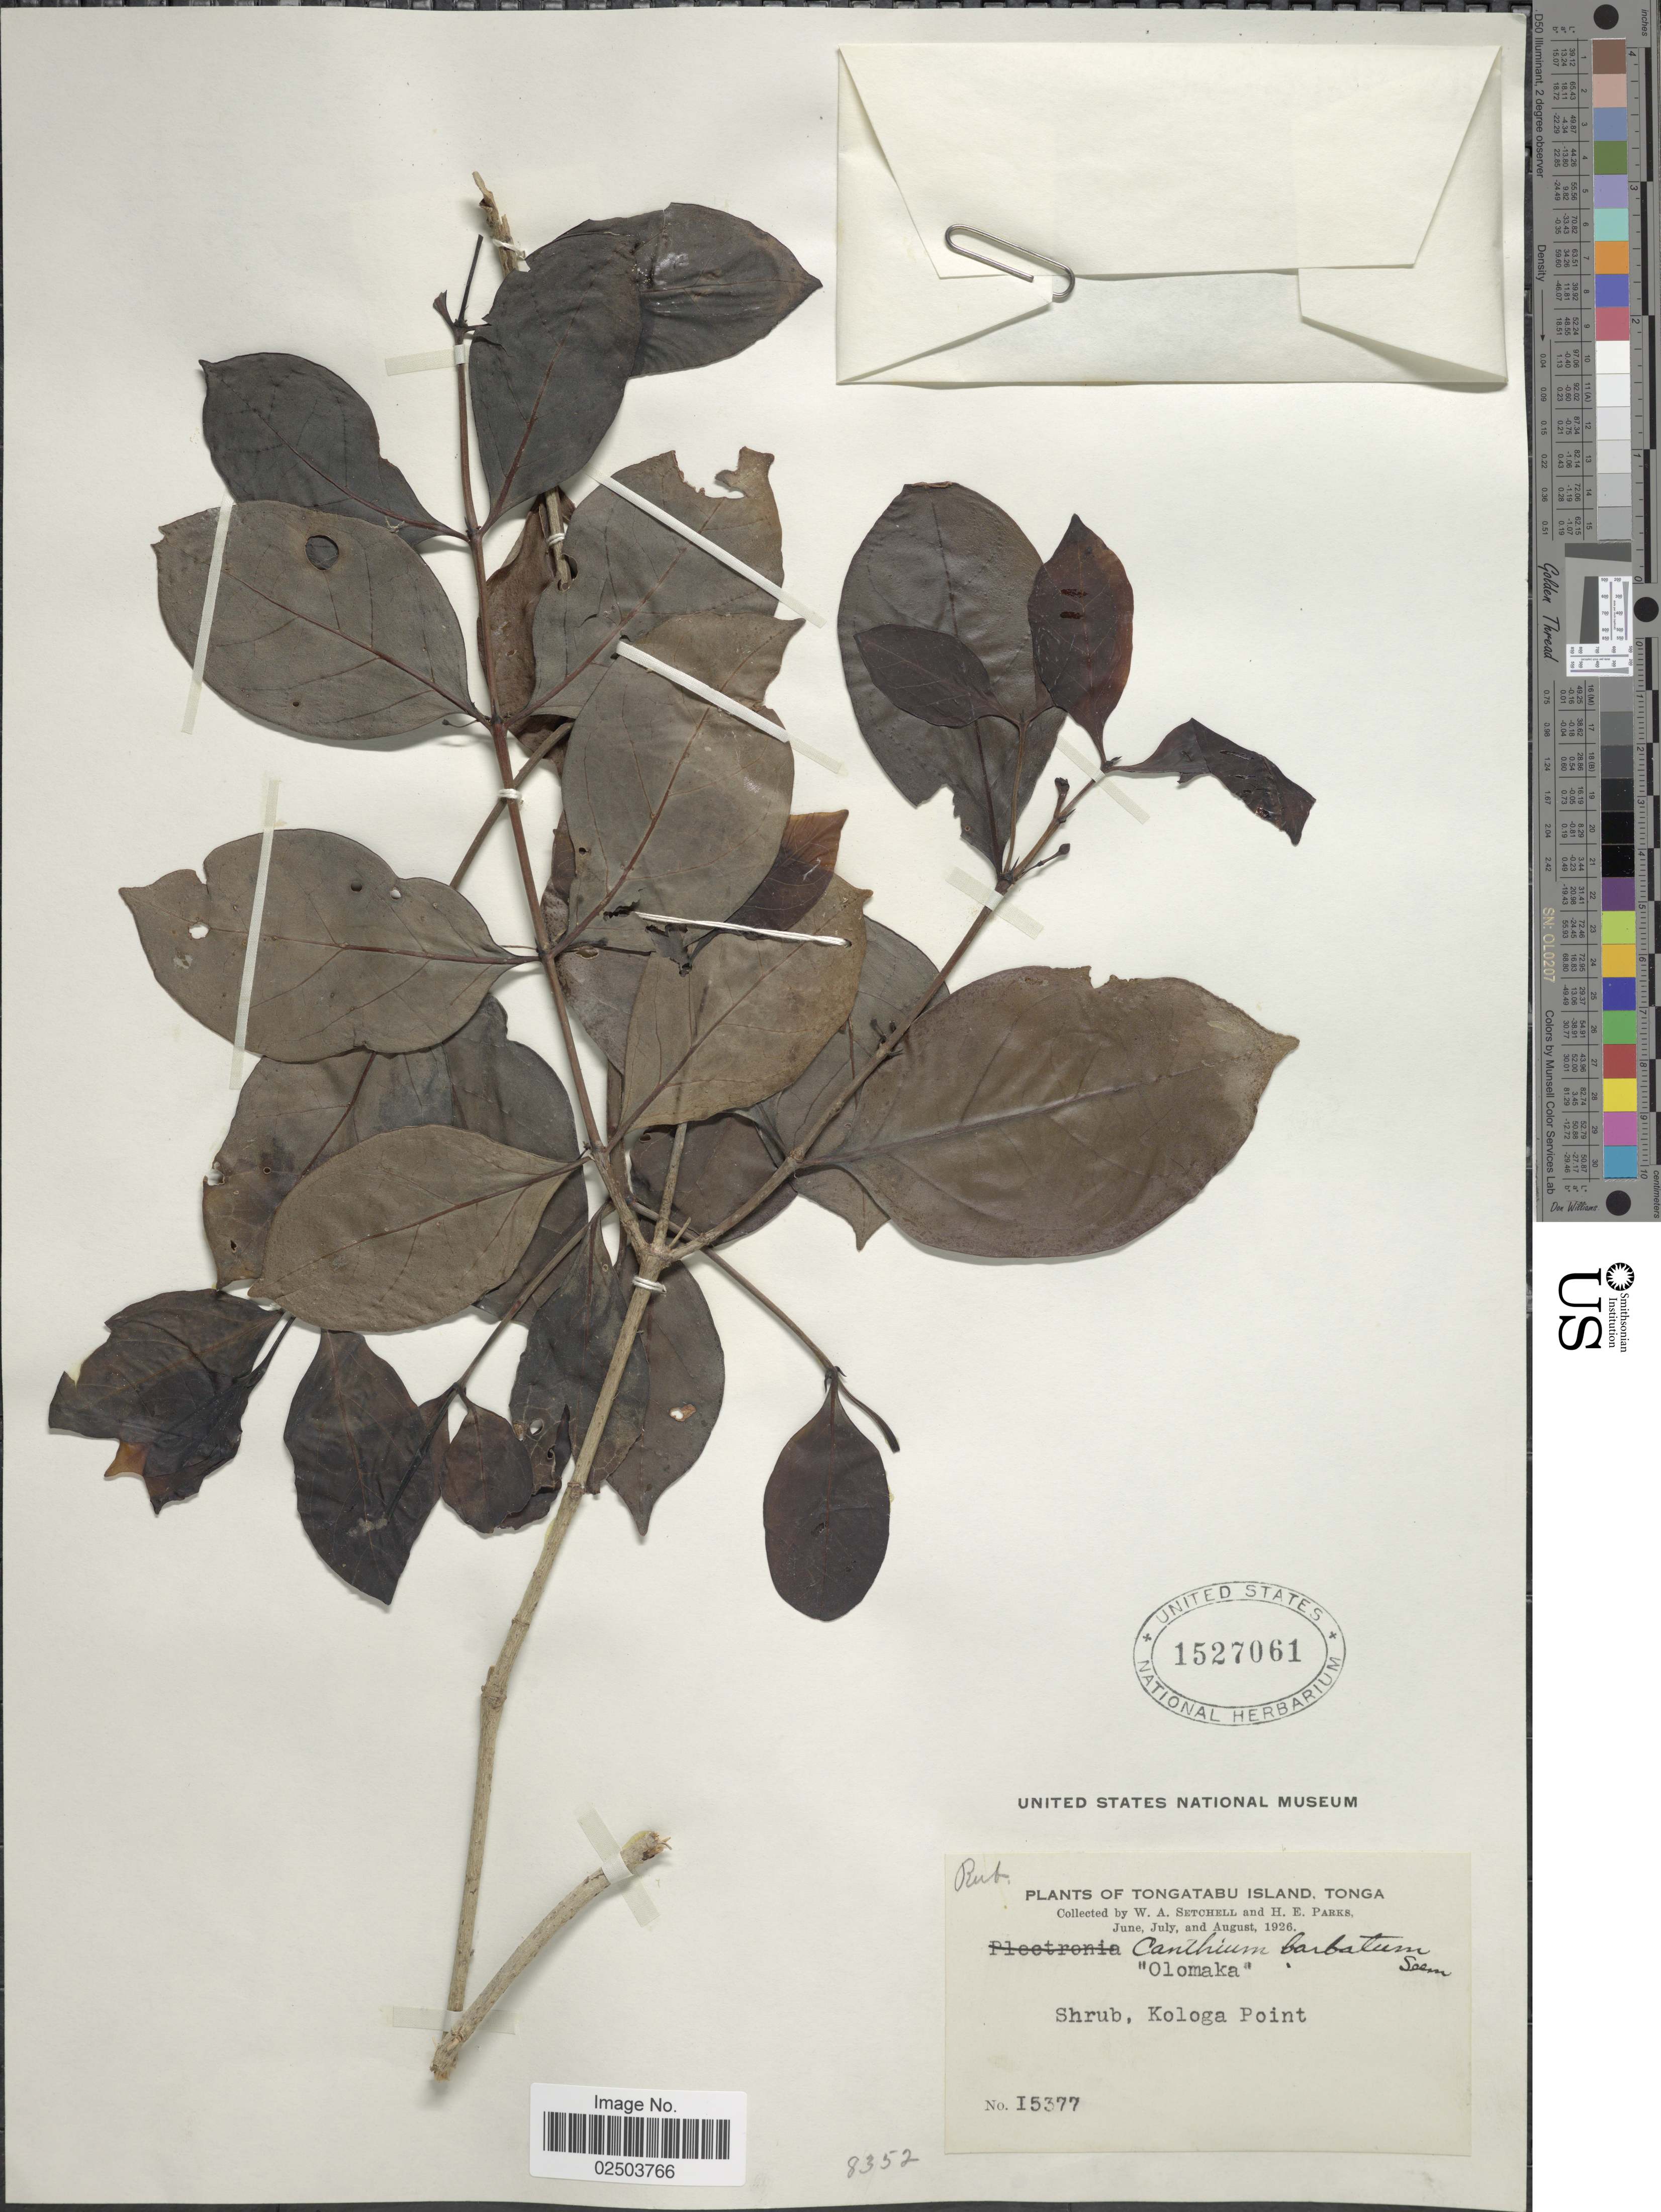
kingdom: Plantae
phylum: Tracheophyta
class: Magnoliopsida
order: Gentianales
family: Rubiaceae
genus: Canthium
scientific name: Canthium barbatum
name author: (G. Forst.) Seem.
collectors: W. Setchell & H. E. Parks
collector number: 15377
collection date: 1926-06/1926-08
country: Tonga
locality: Tongatabu Island, Shrub, Kologa Point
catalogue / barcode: US 1527061